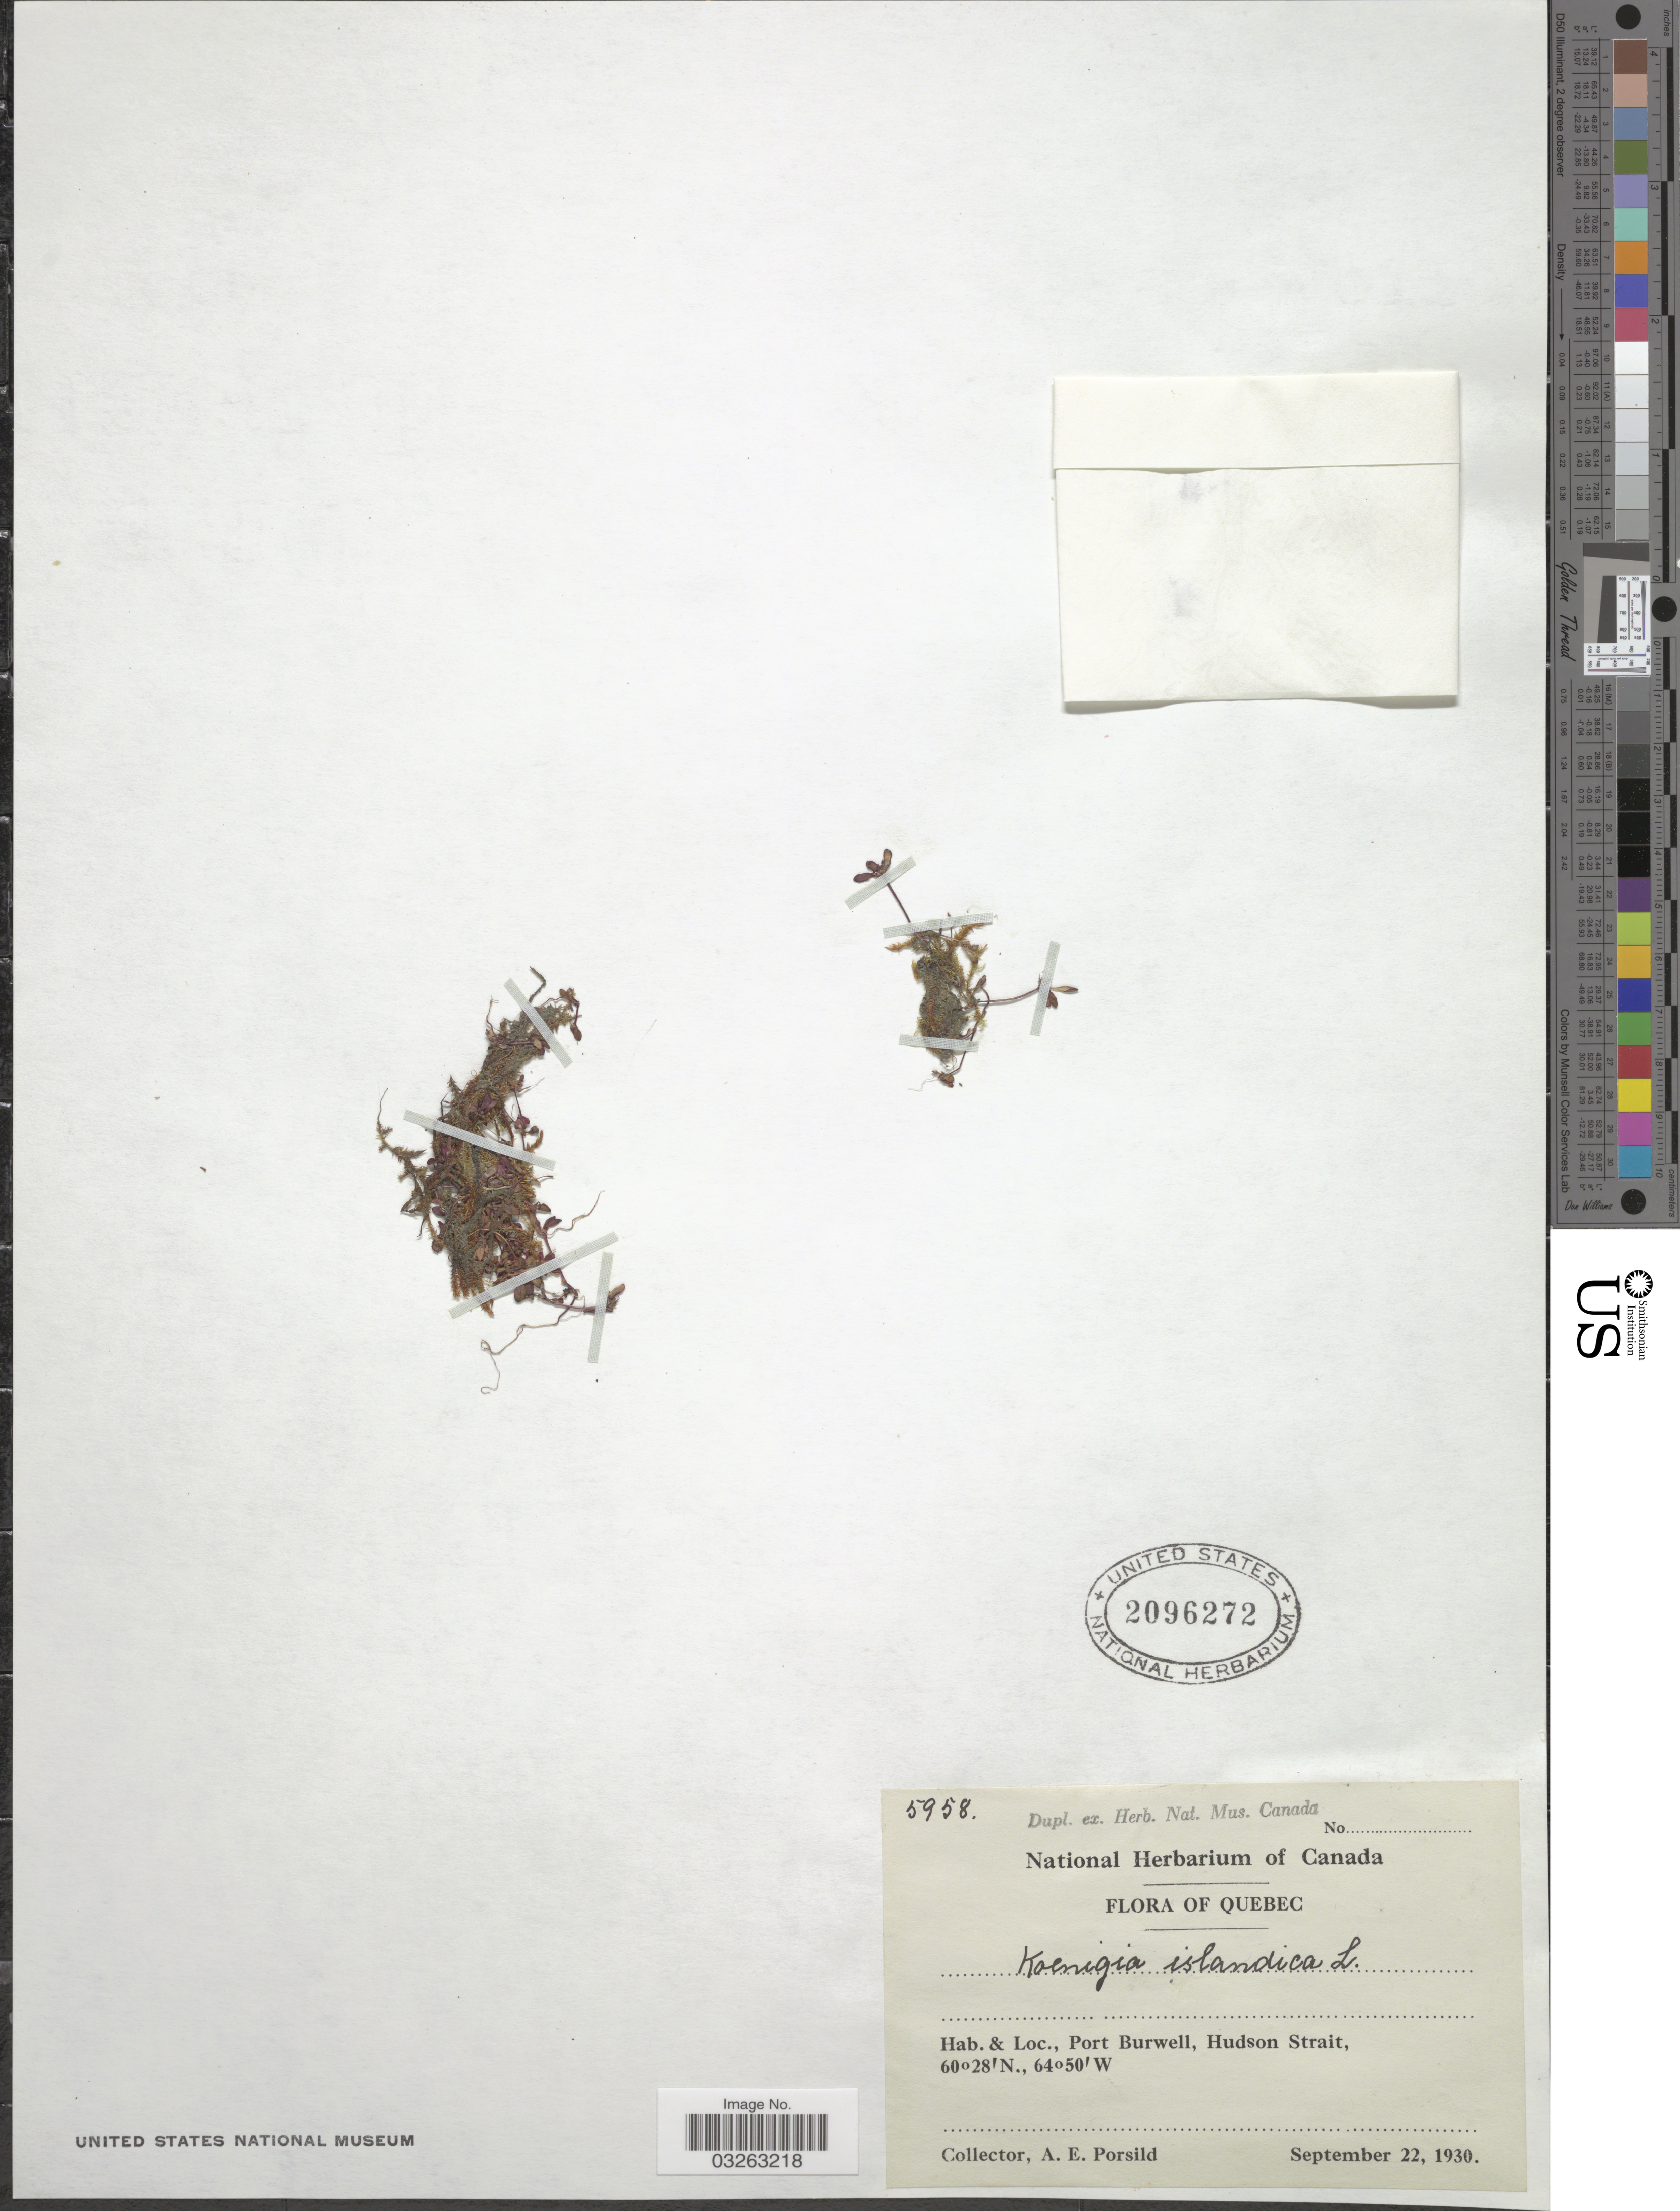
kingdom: Plantae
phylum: Tracheophyta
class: Magnoliopsida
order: Caryophyllales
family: Polygonaceae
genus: Koenigia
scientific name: Koenigia islandica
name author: L.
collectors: A. E. Porsild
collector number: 5958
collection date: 1930-09-22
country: Canada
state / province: Quebec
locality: Port Burwell, Hudson Strait.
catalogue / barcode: US 2096272